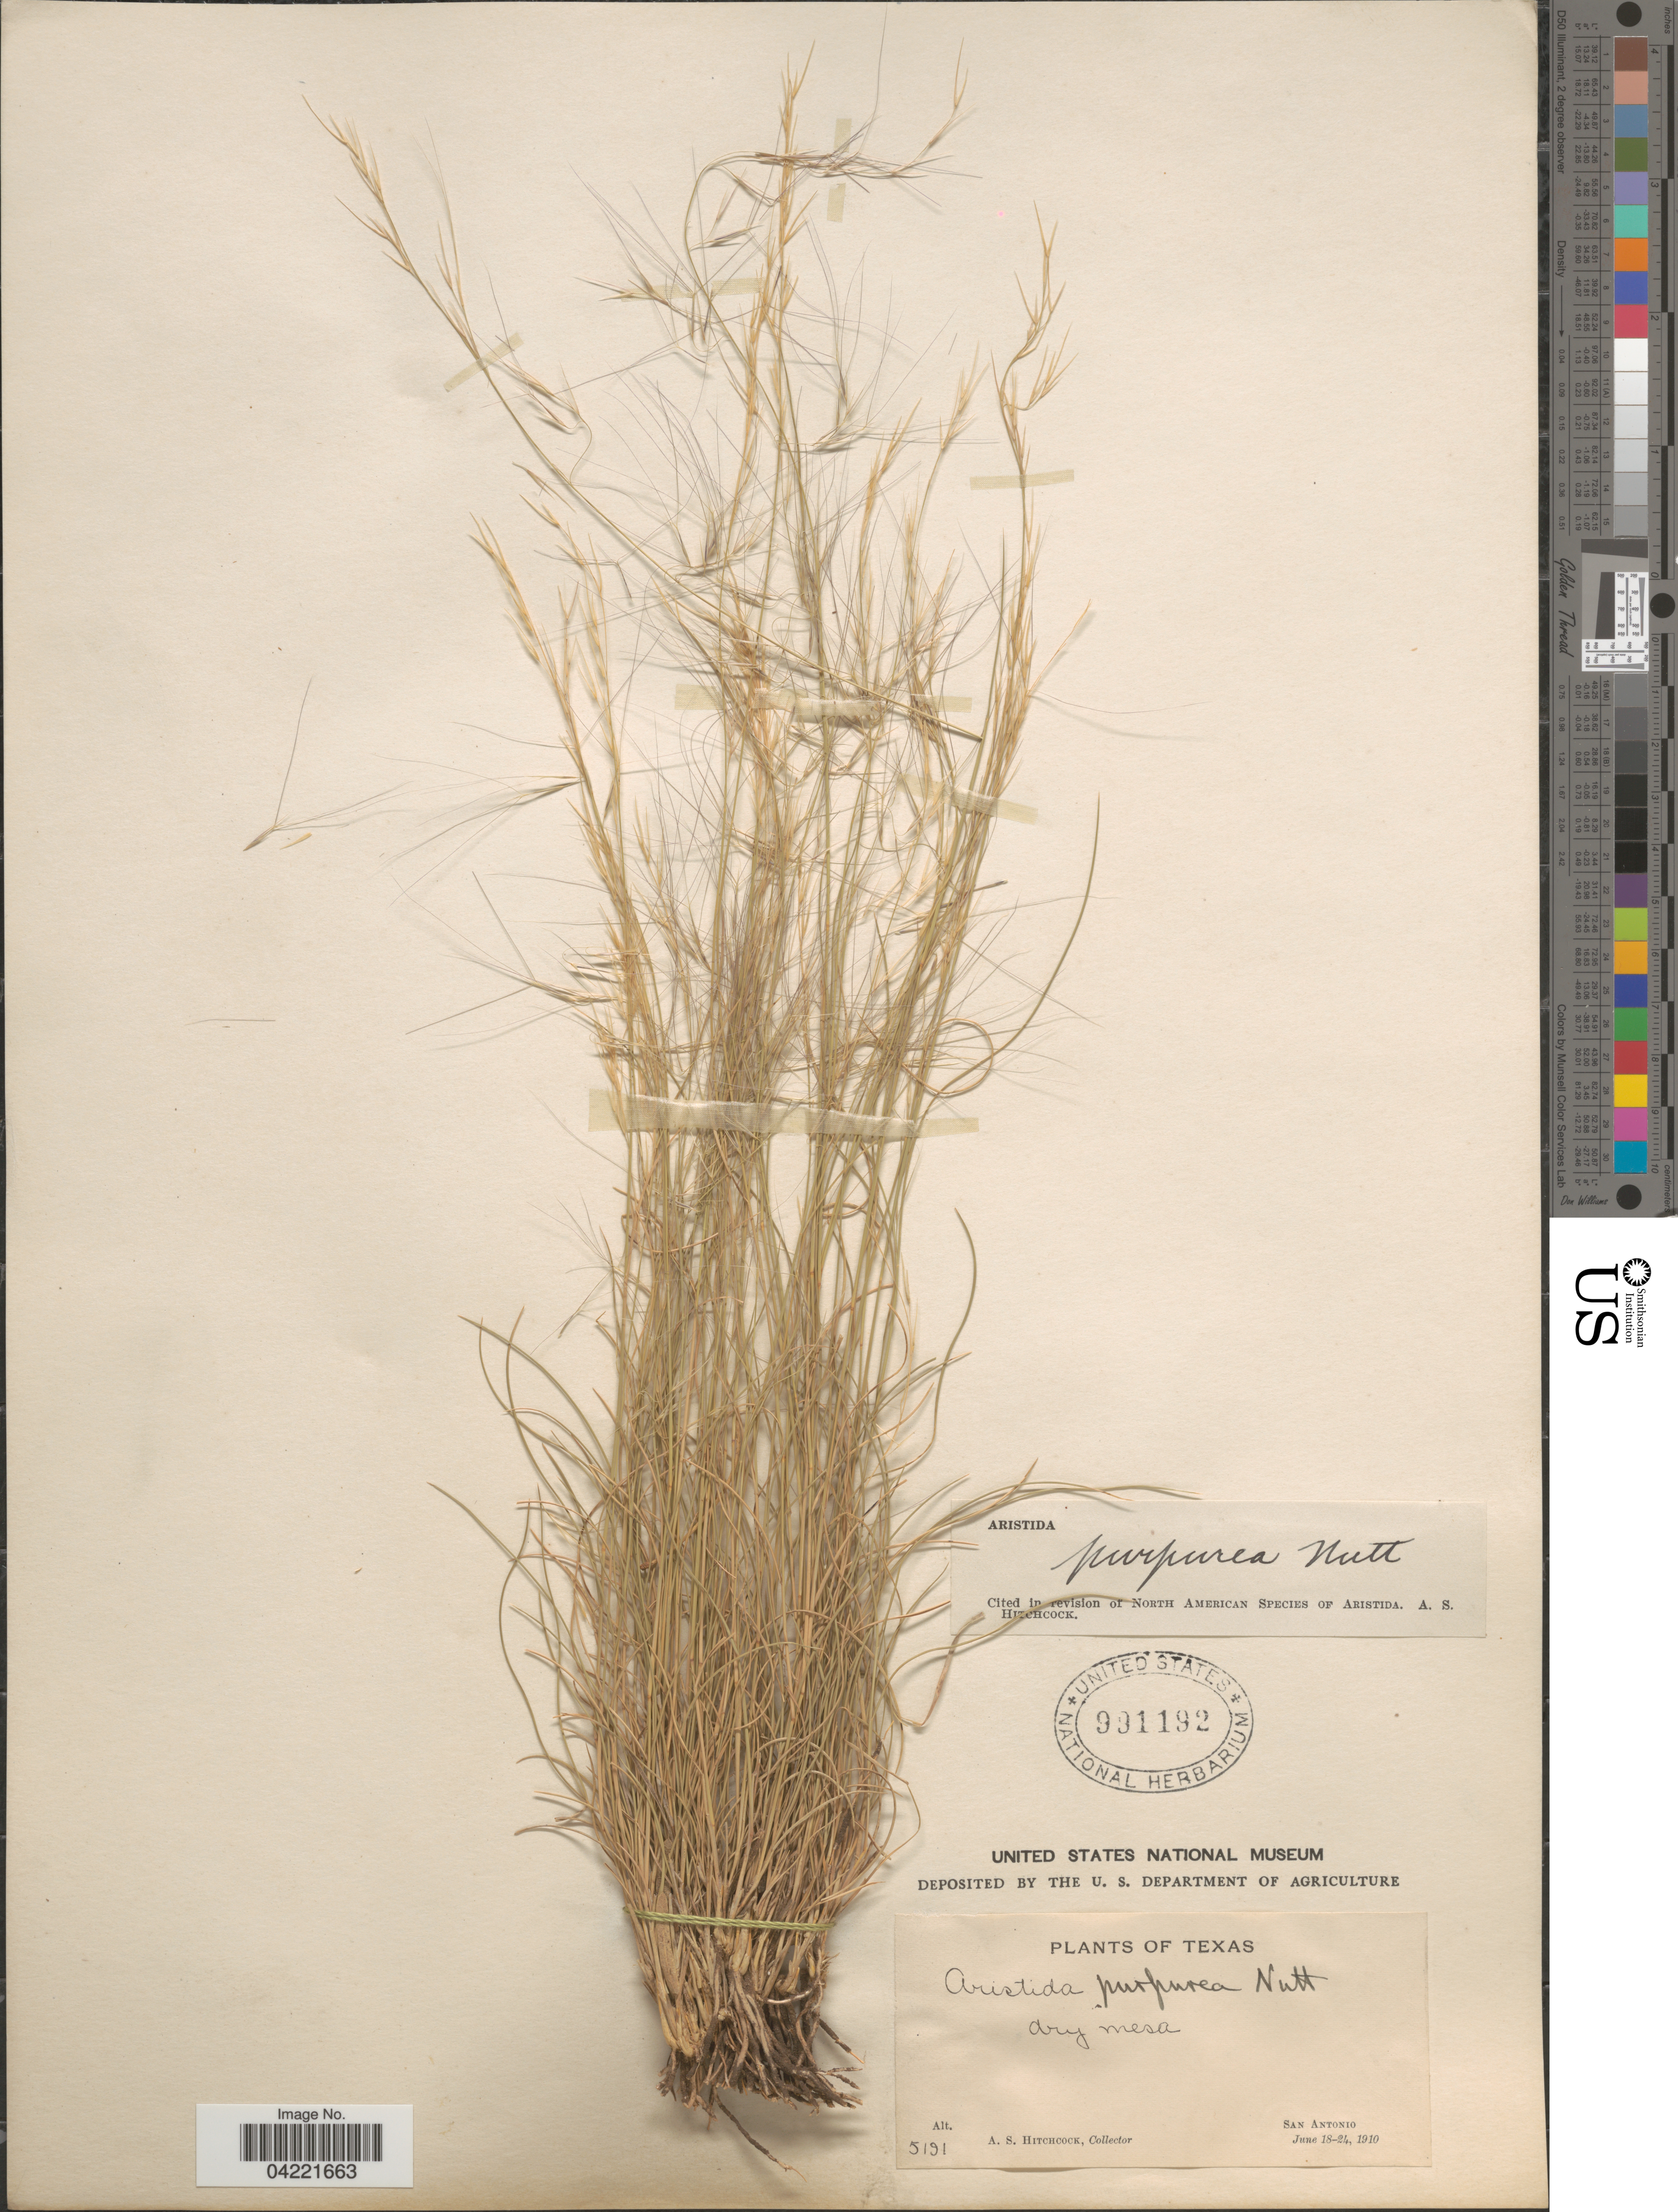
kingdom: Plantae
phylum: Tracheophyta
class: Liliopsida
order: Poales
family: Poaceae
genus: Aristida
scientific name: Aristida purpurea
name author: Nutt.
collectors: A. S. Hitchcock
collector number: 5191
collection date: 1910-06-18/1910-06-24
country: United States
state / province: Texas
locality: San Antonio.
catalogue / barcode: US 991192